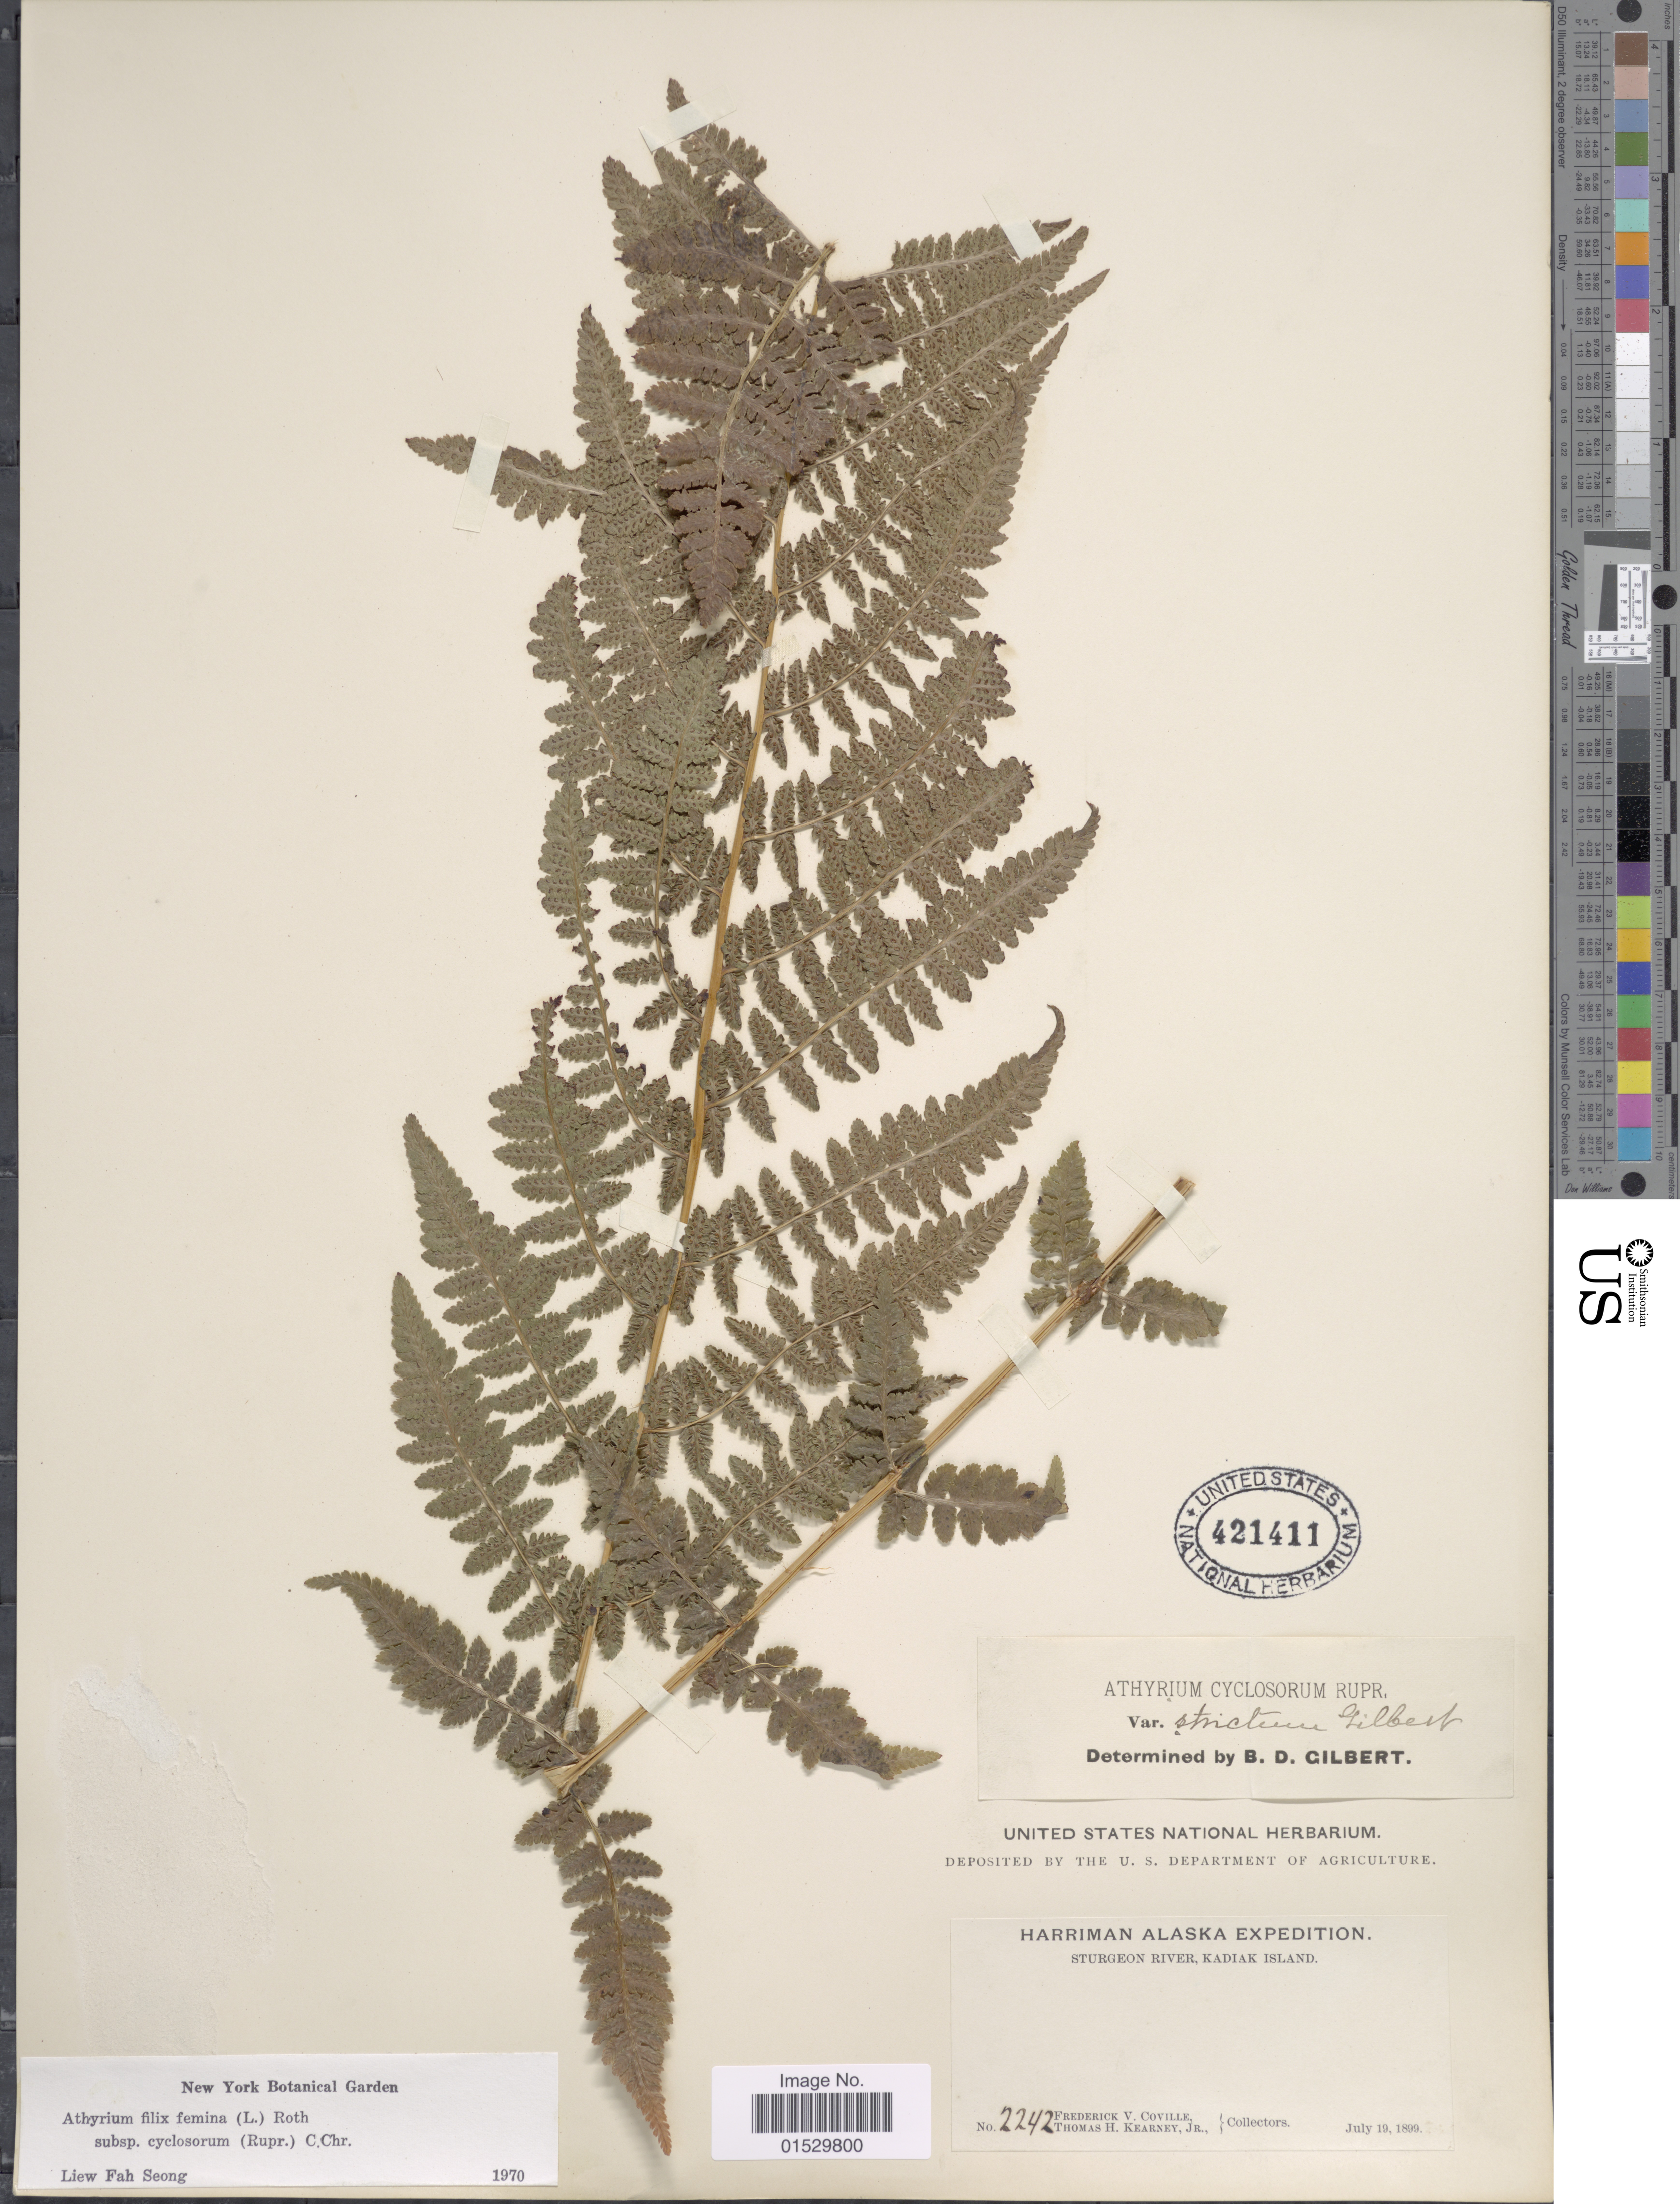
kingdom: Plantae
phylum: Tracheophyta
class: Polypodiopsida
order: Polypodiales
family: Athyriaceae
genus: Athyrium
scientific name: Athyrium filix-femina subsp. cyclosorum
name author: (Rupr.) C. Chr.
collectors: F. V. Coville & T. H. Kearney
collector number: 2242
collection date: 1899-07-19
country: United States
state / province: Alaska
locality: Sturgeon River, Kodiak Island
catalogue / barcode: US 421411